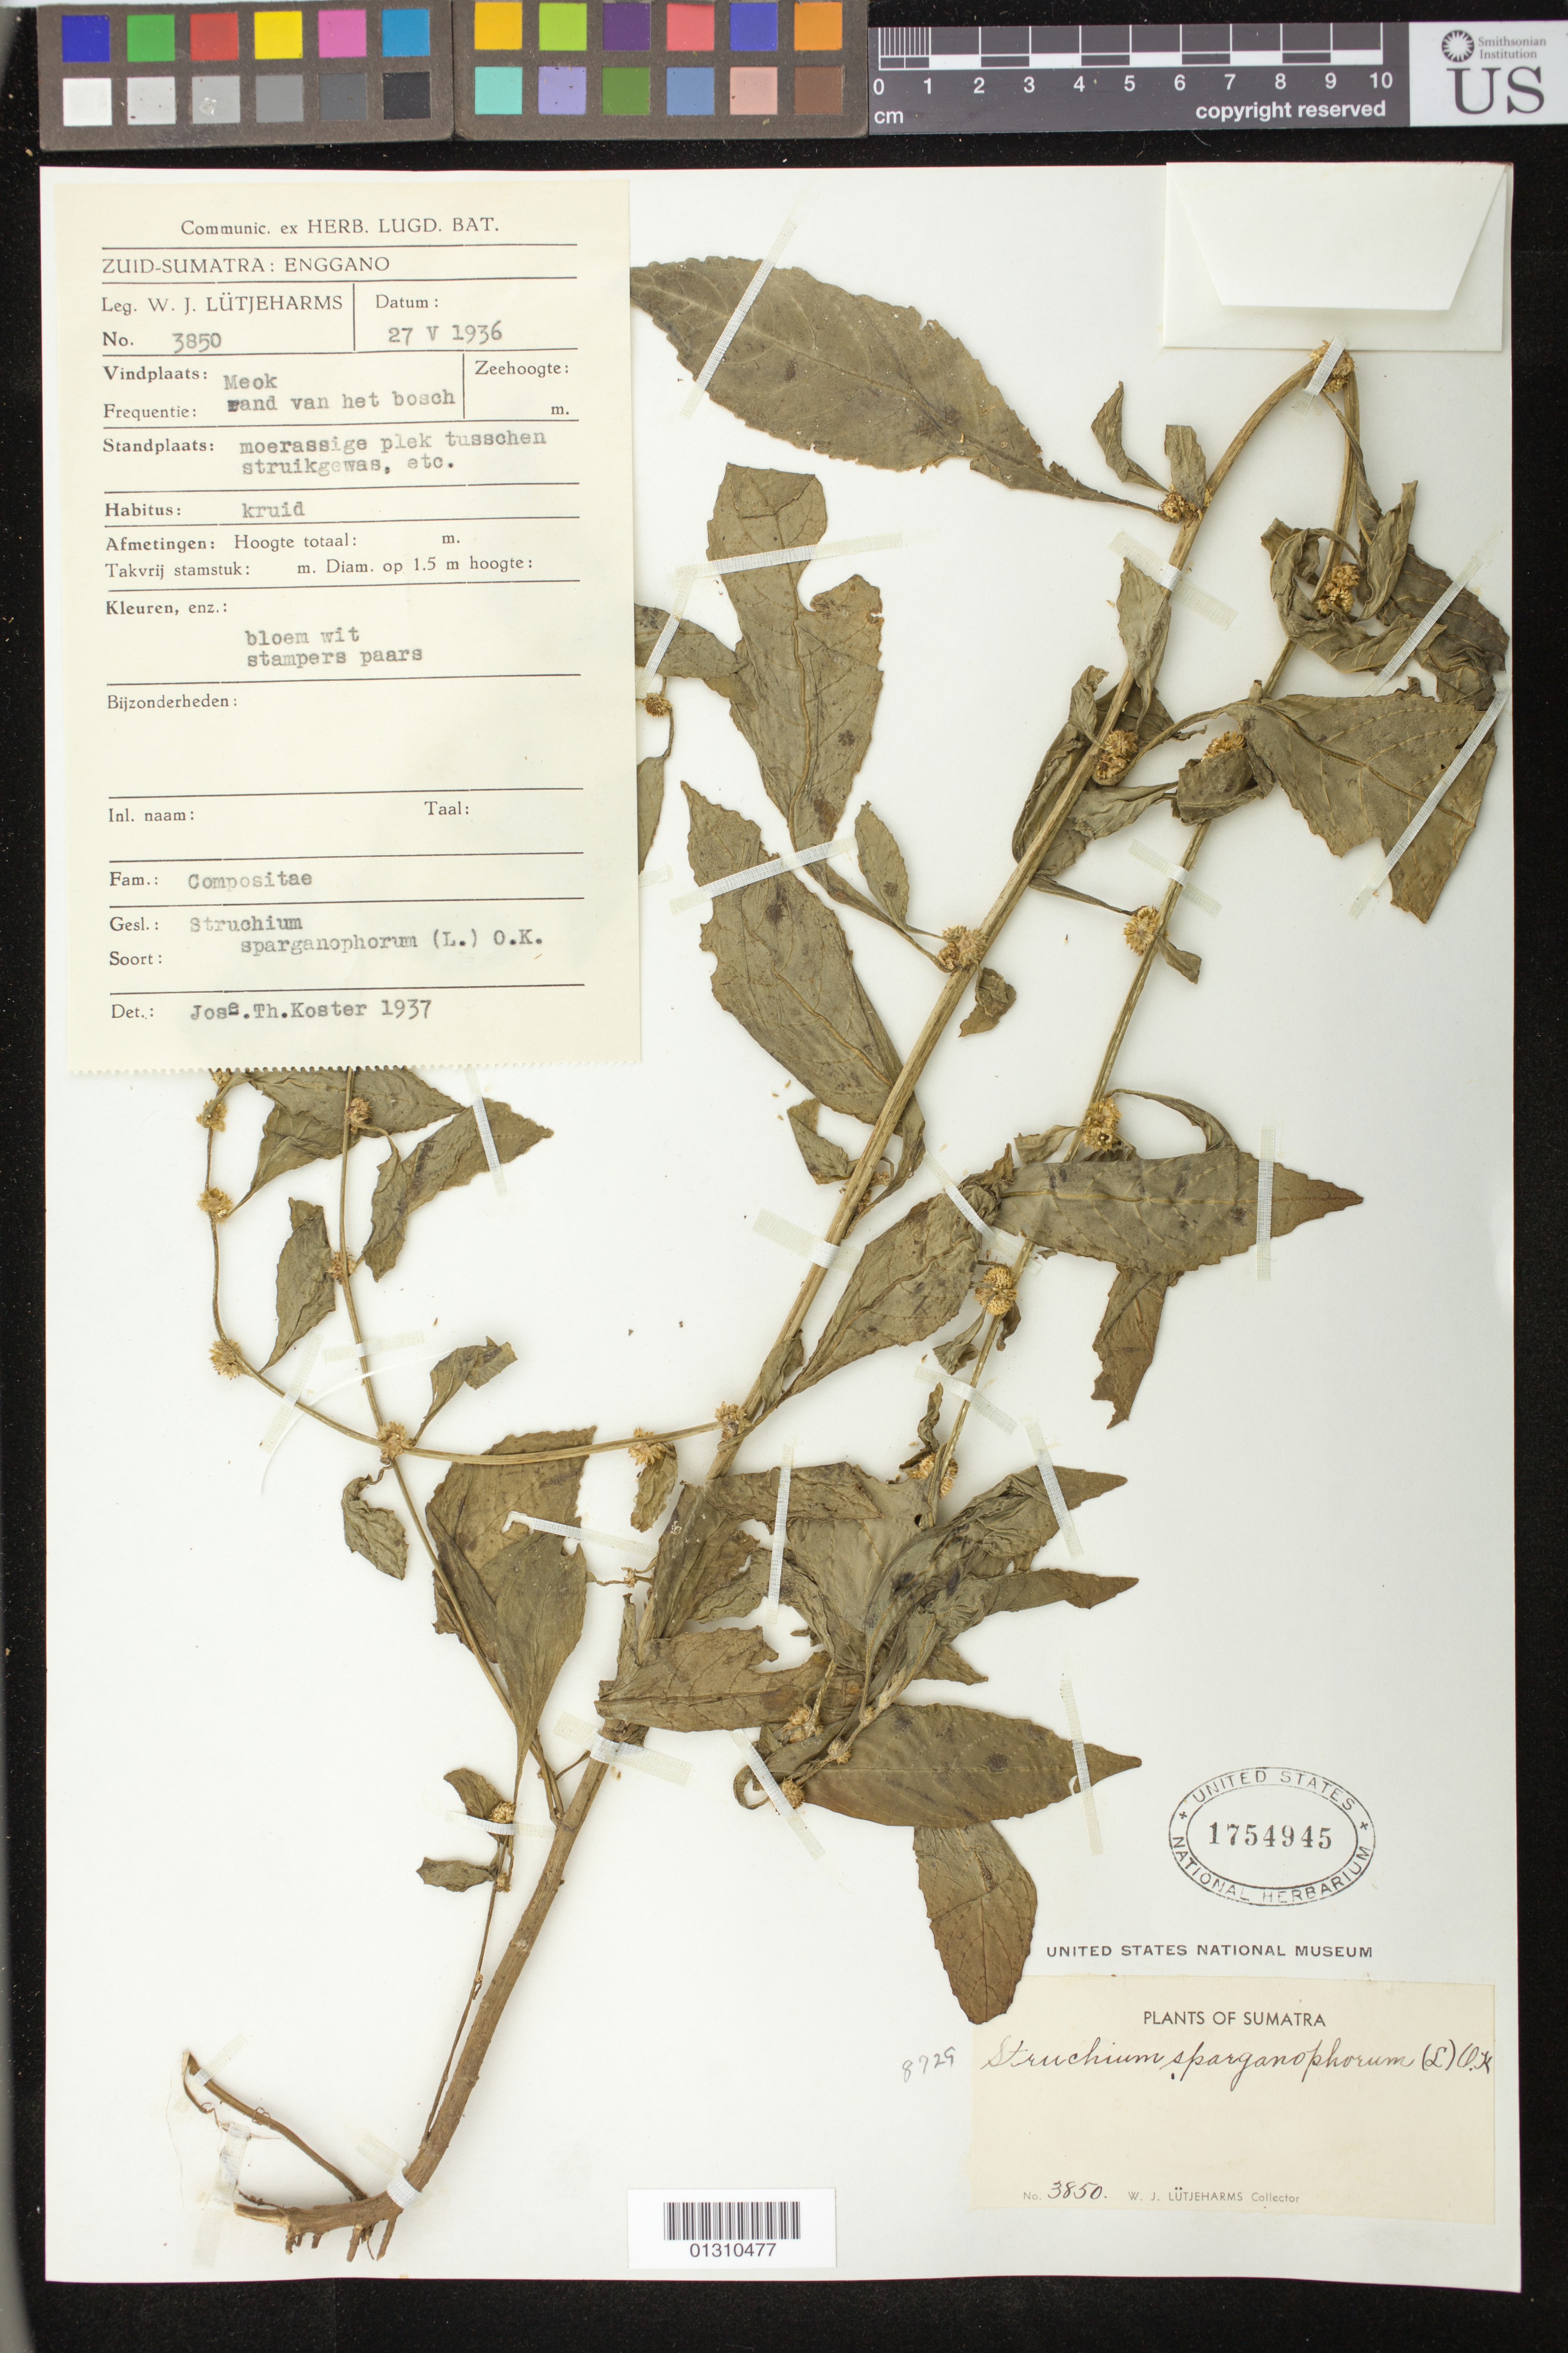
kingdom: Plantae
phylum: Tracheophyta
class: Magnoliopsida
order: Asterales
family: Asteraceae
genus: Struchium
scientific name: Struchium sparganophorum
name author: (L.) Kuntze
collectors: W. Lütjeharms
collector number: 3850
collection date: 1936-05-27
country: Indonesia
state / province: Sumatra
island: Enggano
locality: Zuid-Sumatra: Enggano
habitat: Meok; wand van het bosch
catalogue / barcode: US 1754945